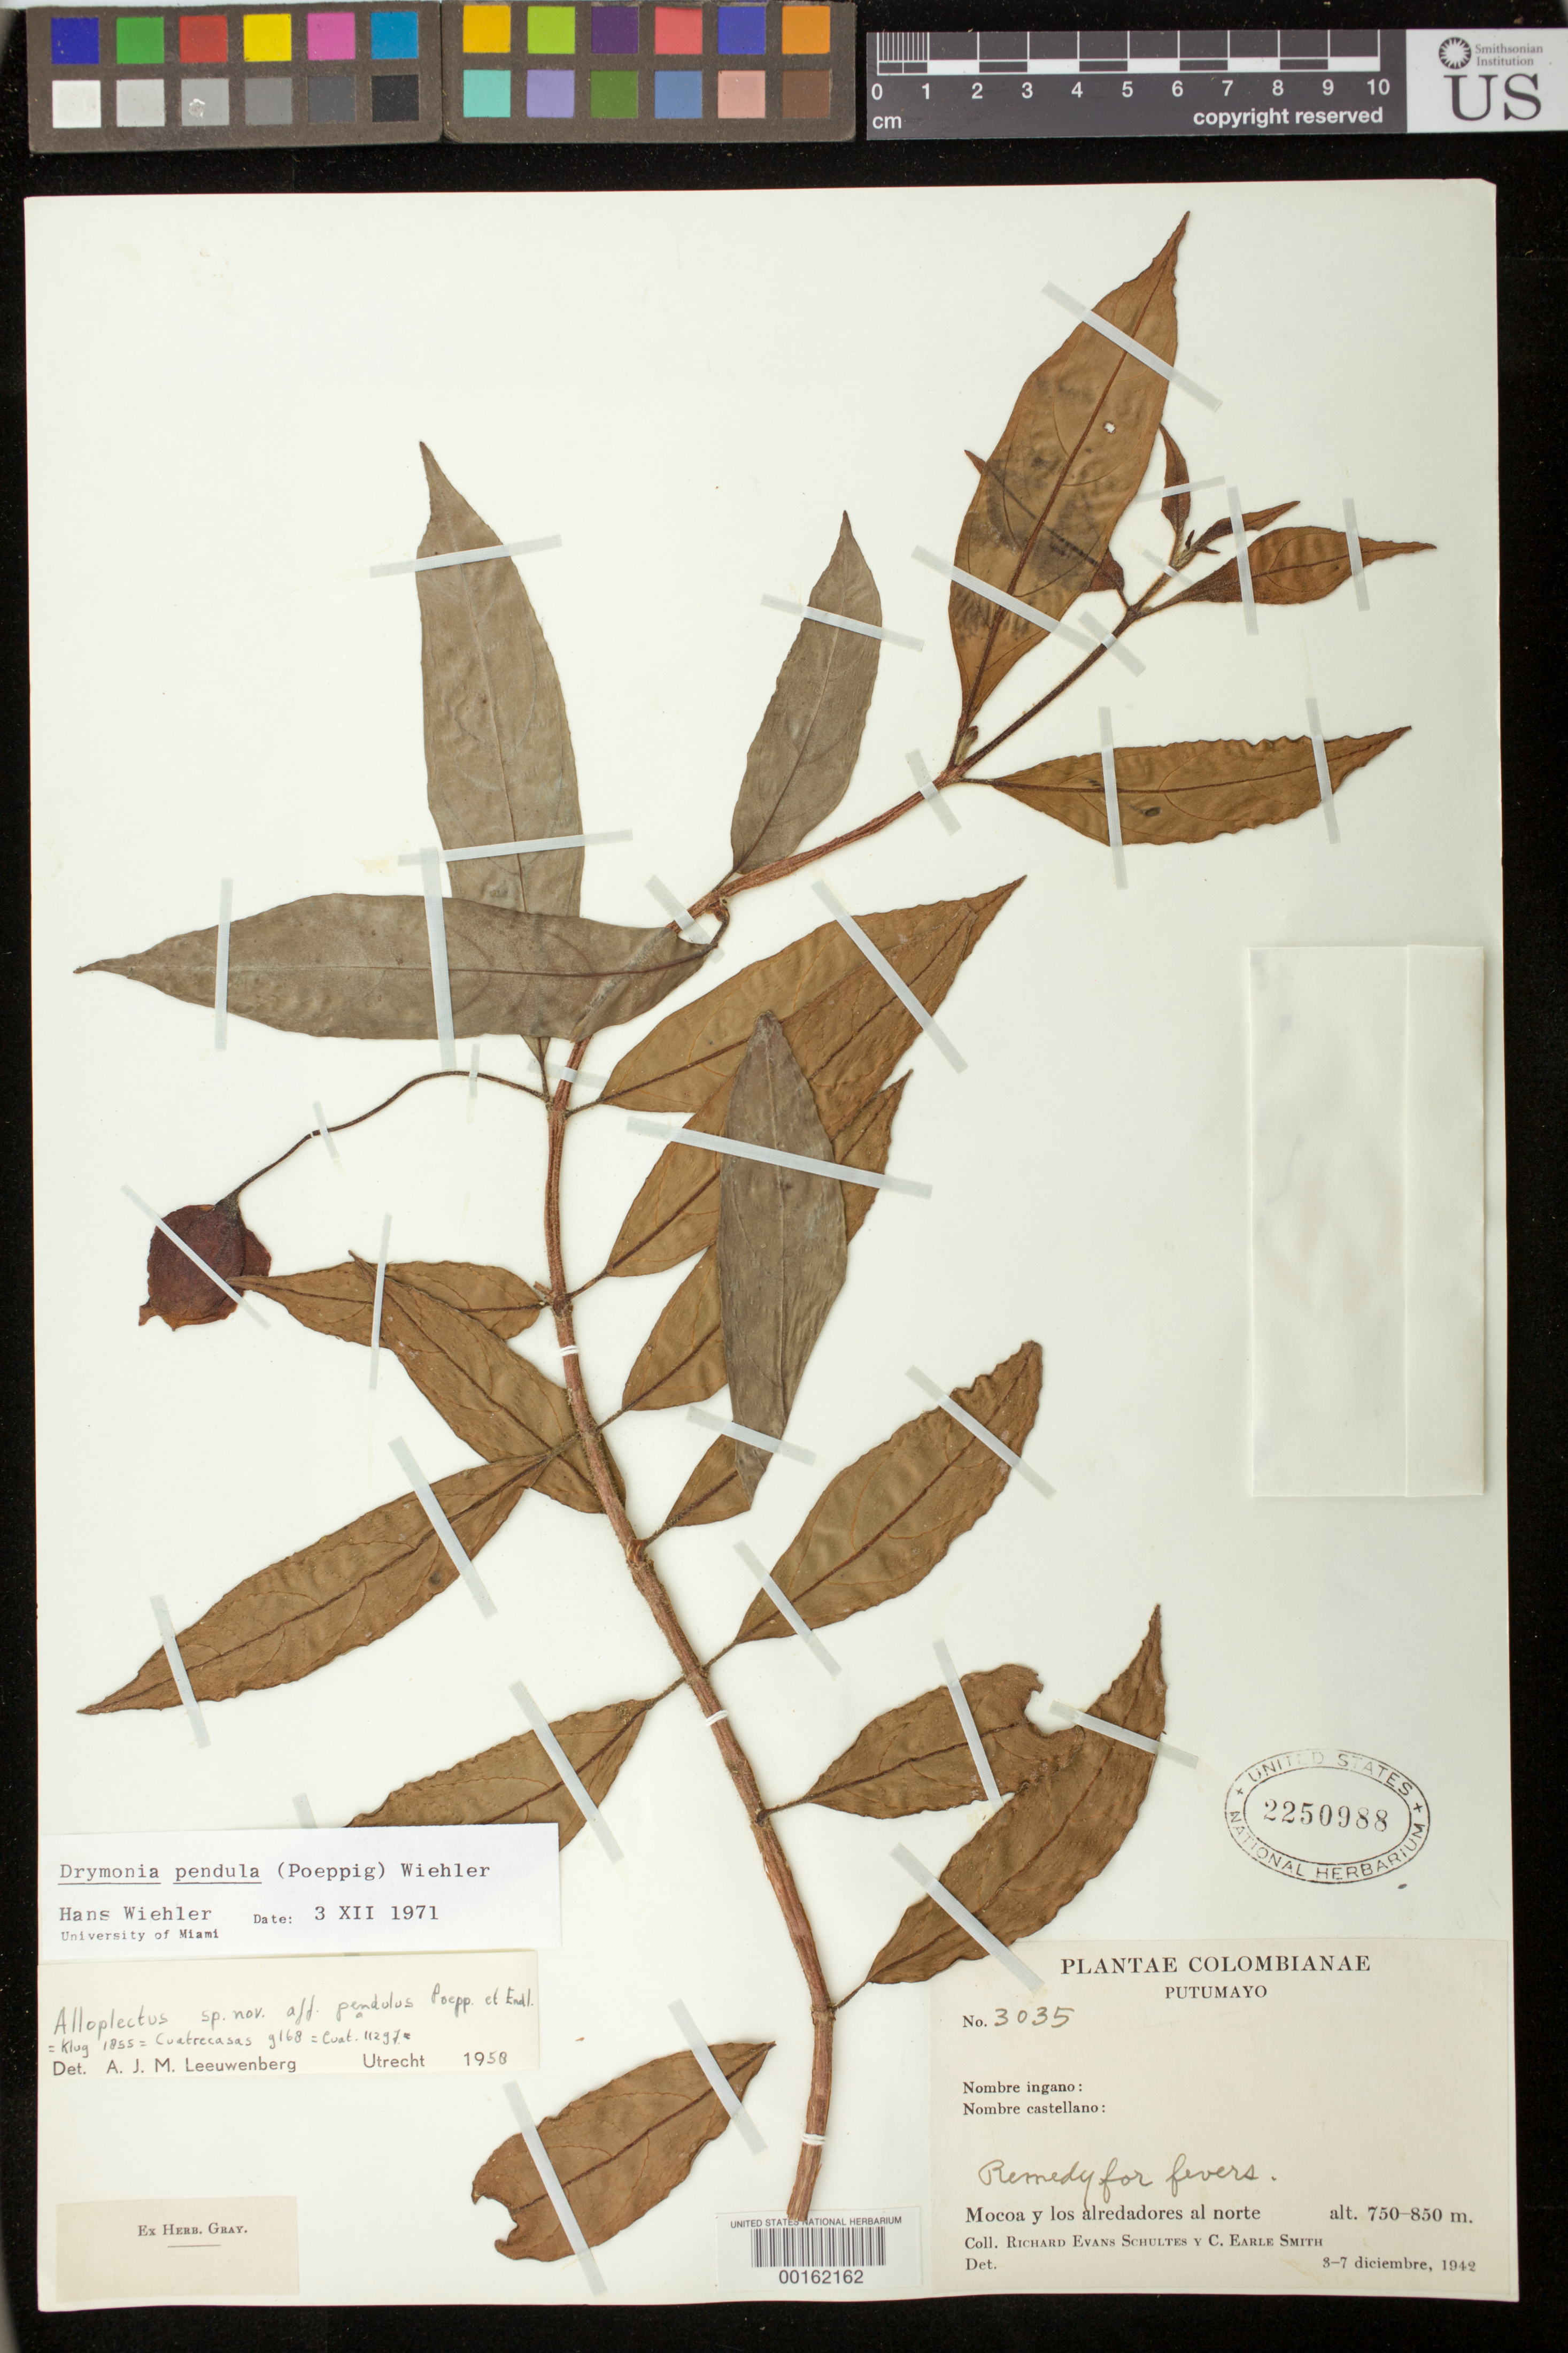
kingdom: Plantae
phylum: Tracheophyta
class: Magnoliopsida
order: Lamiales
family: Gesneriaceae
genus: Drymonia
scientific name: Drymonia pendula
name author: (Poepp.) Wiehler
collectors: R. E. Schultes & C. E. Smith Jr.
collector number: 3035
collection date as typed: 3-7 Dec 1942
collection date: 1942-12-03/1942-12-07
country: Colombia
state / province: Putumayo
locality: Mocoa y alredadores al norte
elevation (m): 750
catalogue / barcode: US 2250988